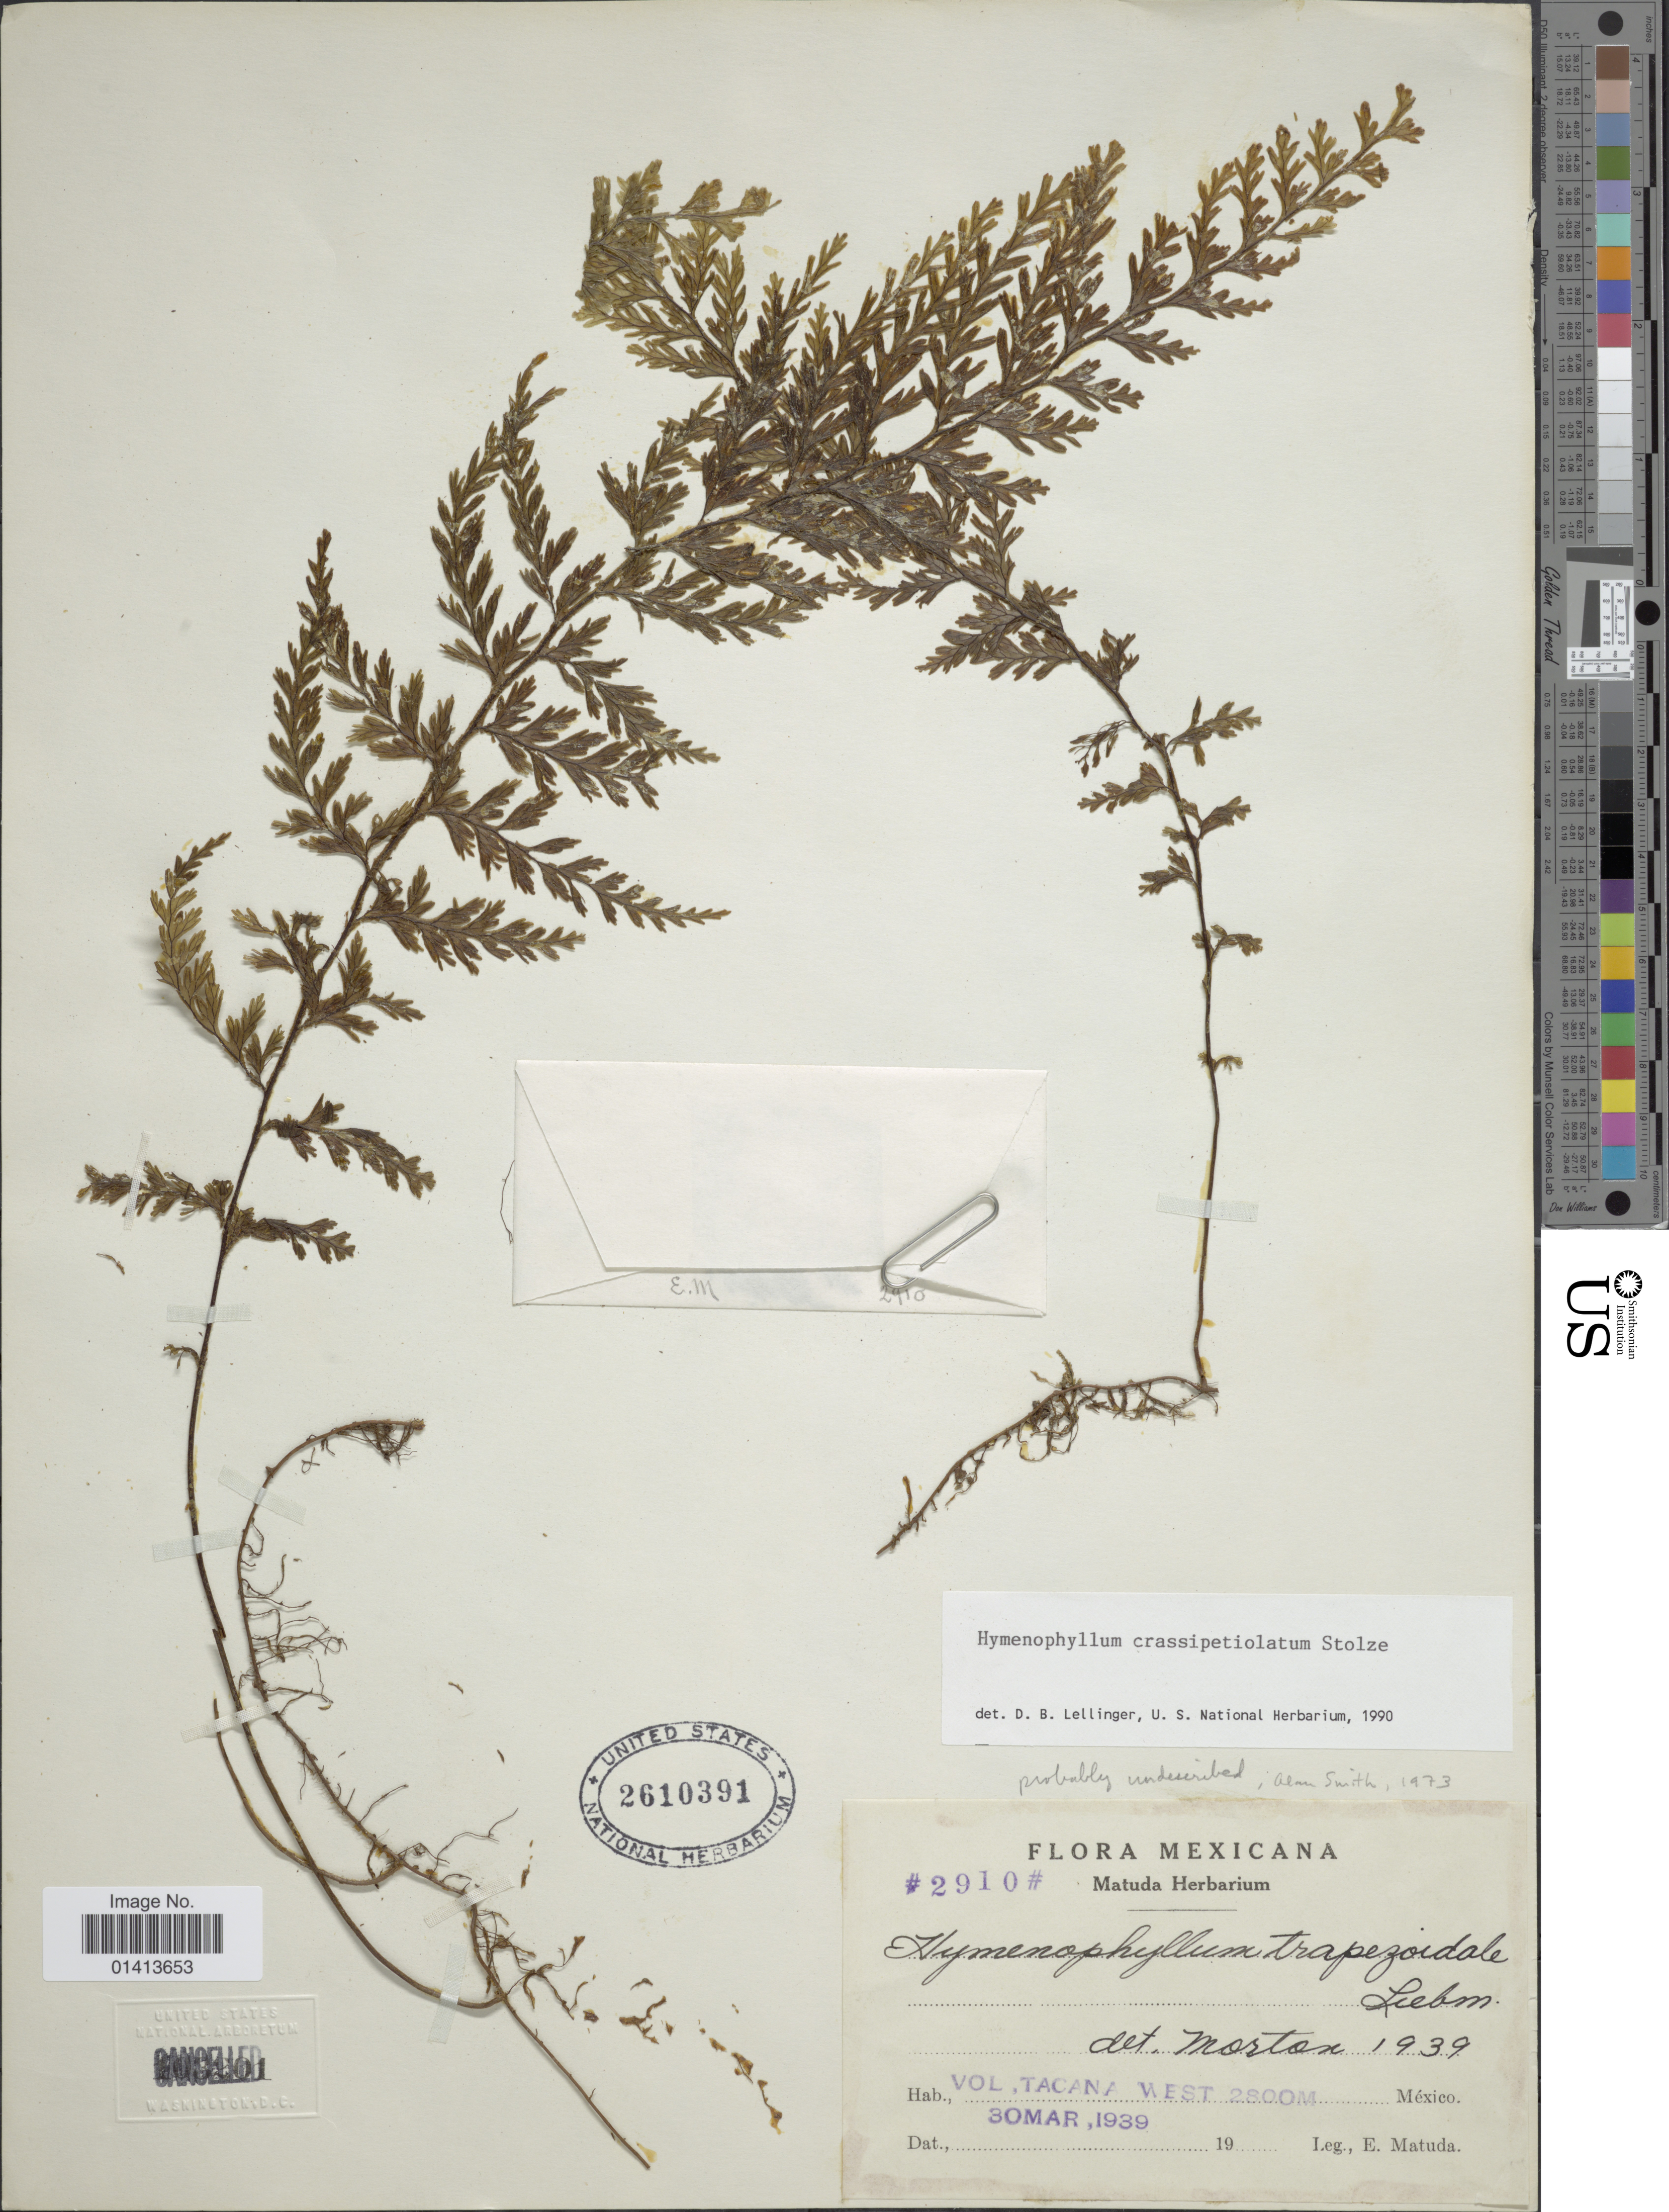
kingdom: Plantae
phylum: Tracheophyta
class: Polypodiopsida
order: Hymenophyllales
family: Hymenophyllaceae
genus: Hymenophyllum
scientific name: Hymenophyllum crassipetiolatum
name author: Stolze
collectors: E. Matuda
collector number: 2910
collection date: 1939-03-30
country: Mexico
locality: Vol, Tacana West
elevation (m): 2800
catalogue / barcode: US 2610391